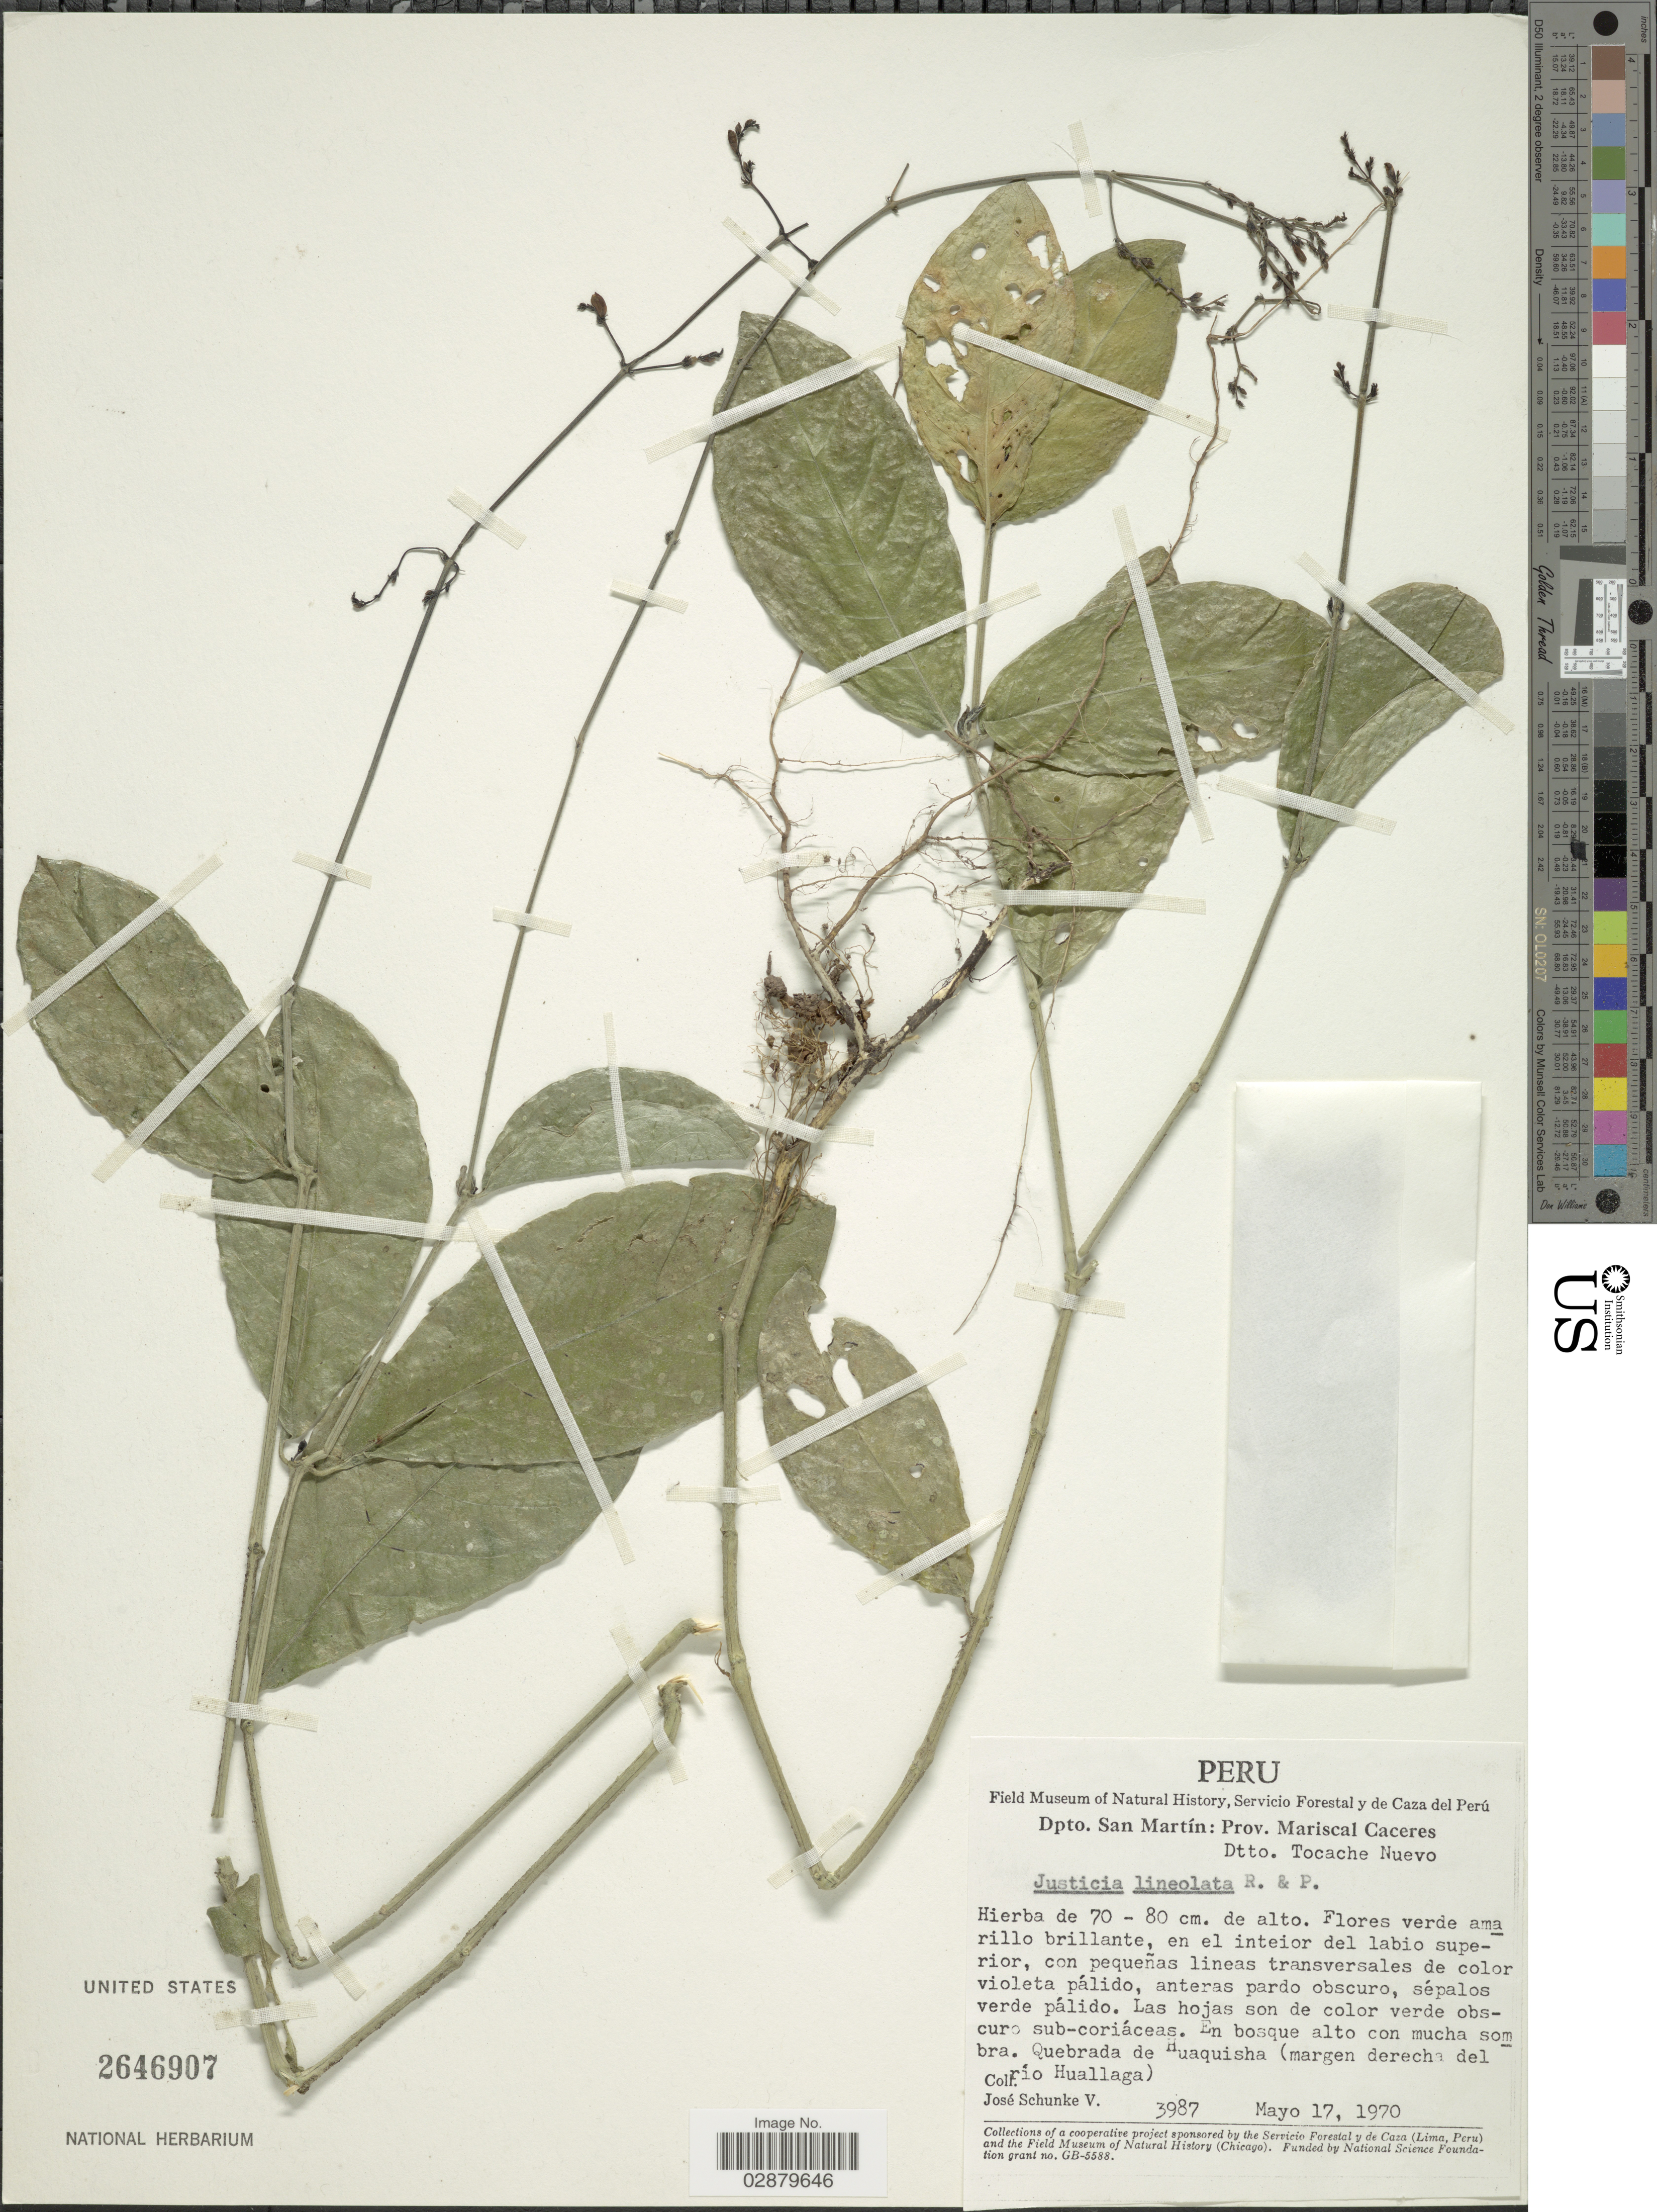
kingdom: Plantae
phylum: Tracheophyta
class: Magnoliopsida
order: Lamiales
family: Acanthaceae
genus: Justicia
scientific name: Justicia lineolata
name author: Ruiz & Pav.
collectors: J. Schunke Vigo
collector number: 3987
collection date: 1970-05-17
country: Peru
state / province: San Martín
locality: Dpto. San Martín: Prov. Mariscal Caceres. Dtto. Tocache Nuevo. Quebrada de Huaquisha (margen derecha del río Huallaga).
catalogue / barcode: US 2646907